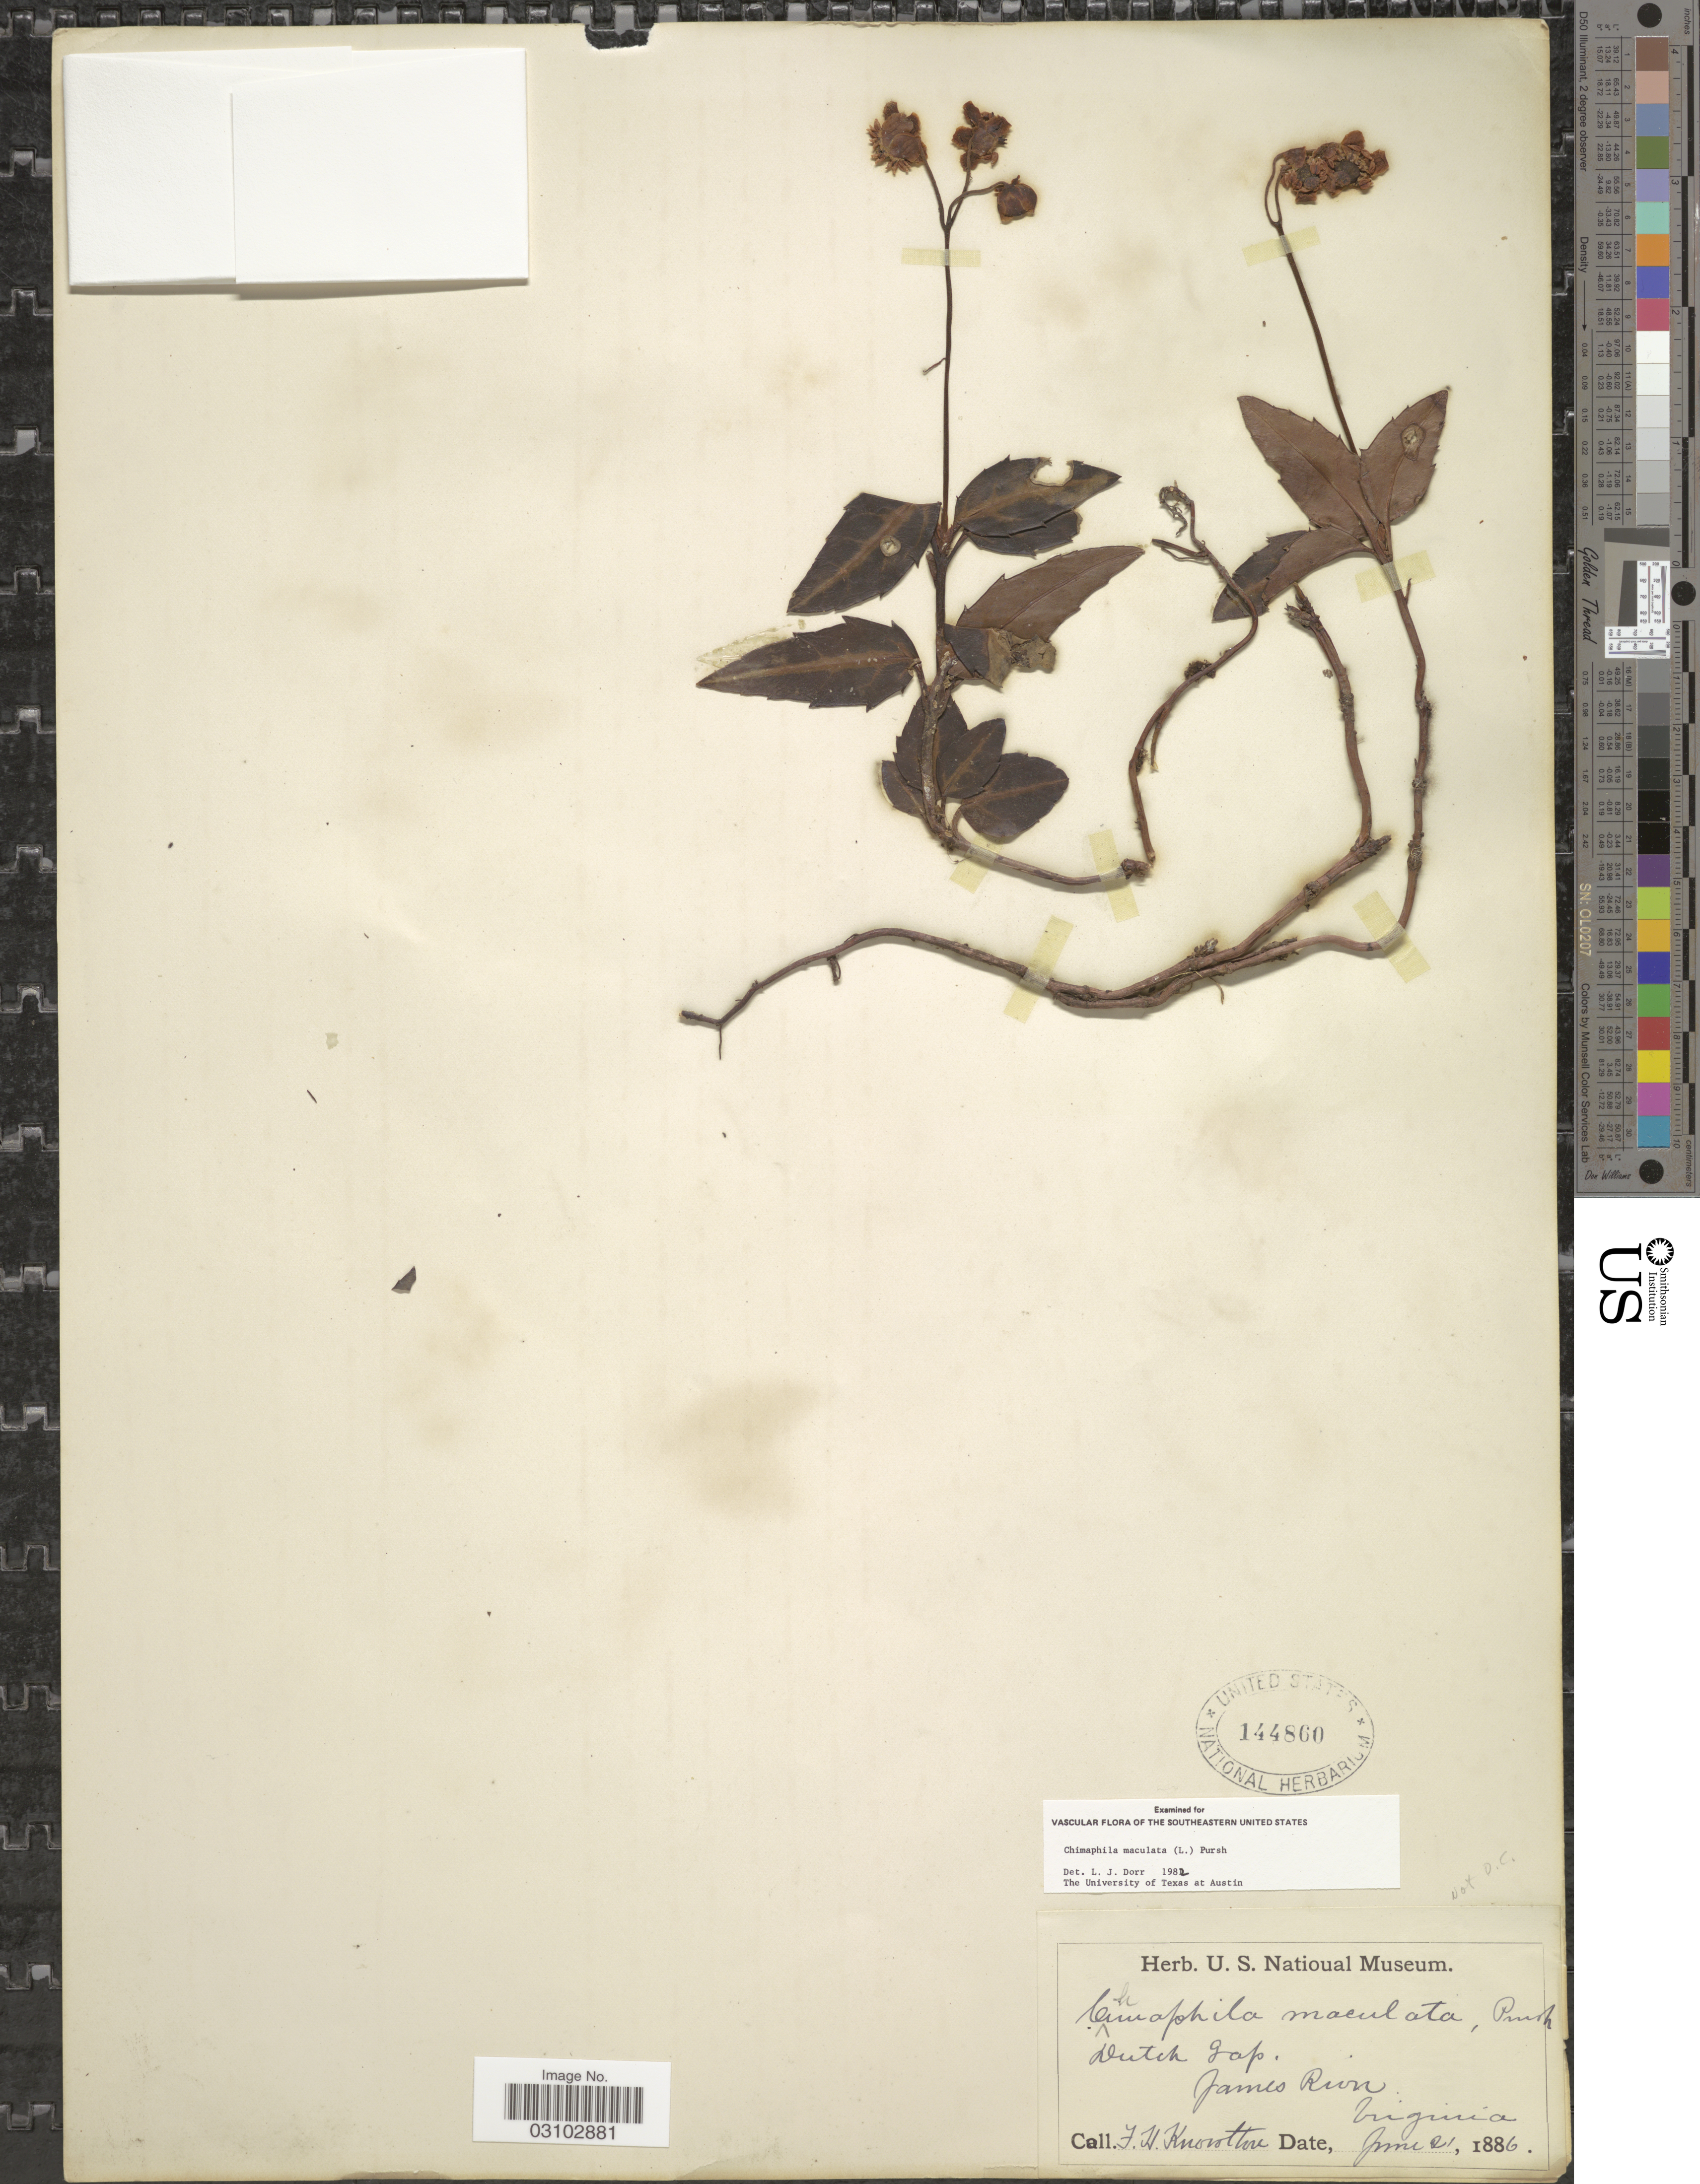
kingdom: Plantae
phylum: Tracheophyta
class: Magnoliopsida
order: Ericales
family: Ericaceae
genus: Chimaphila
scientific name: Chimaphila maculata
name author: (L.) Pursh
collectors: F. H. Knowlton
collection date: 1886-06-21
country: United States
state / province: Virginia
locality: Dutch Gap. James River.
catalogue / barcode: US 144860